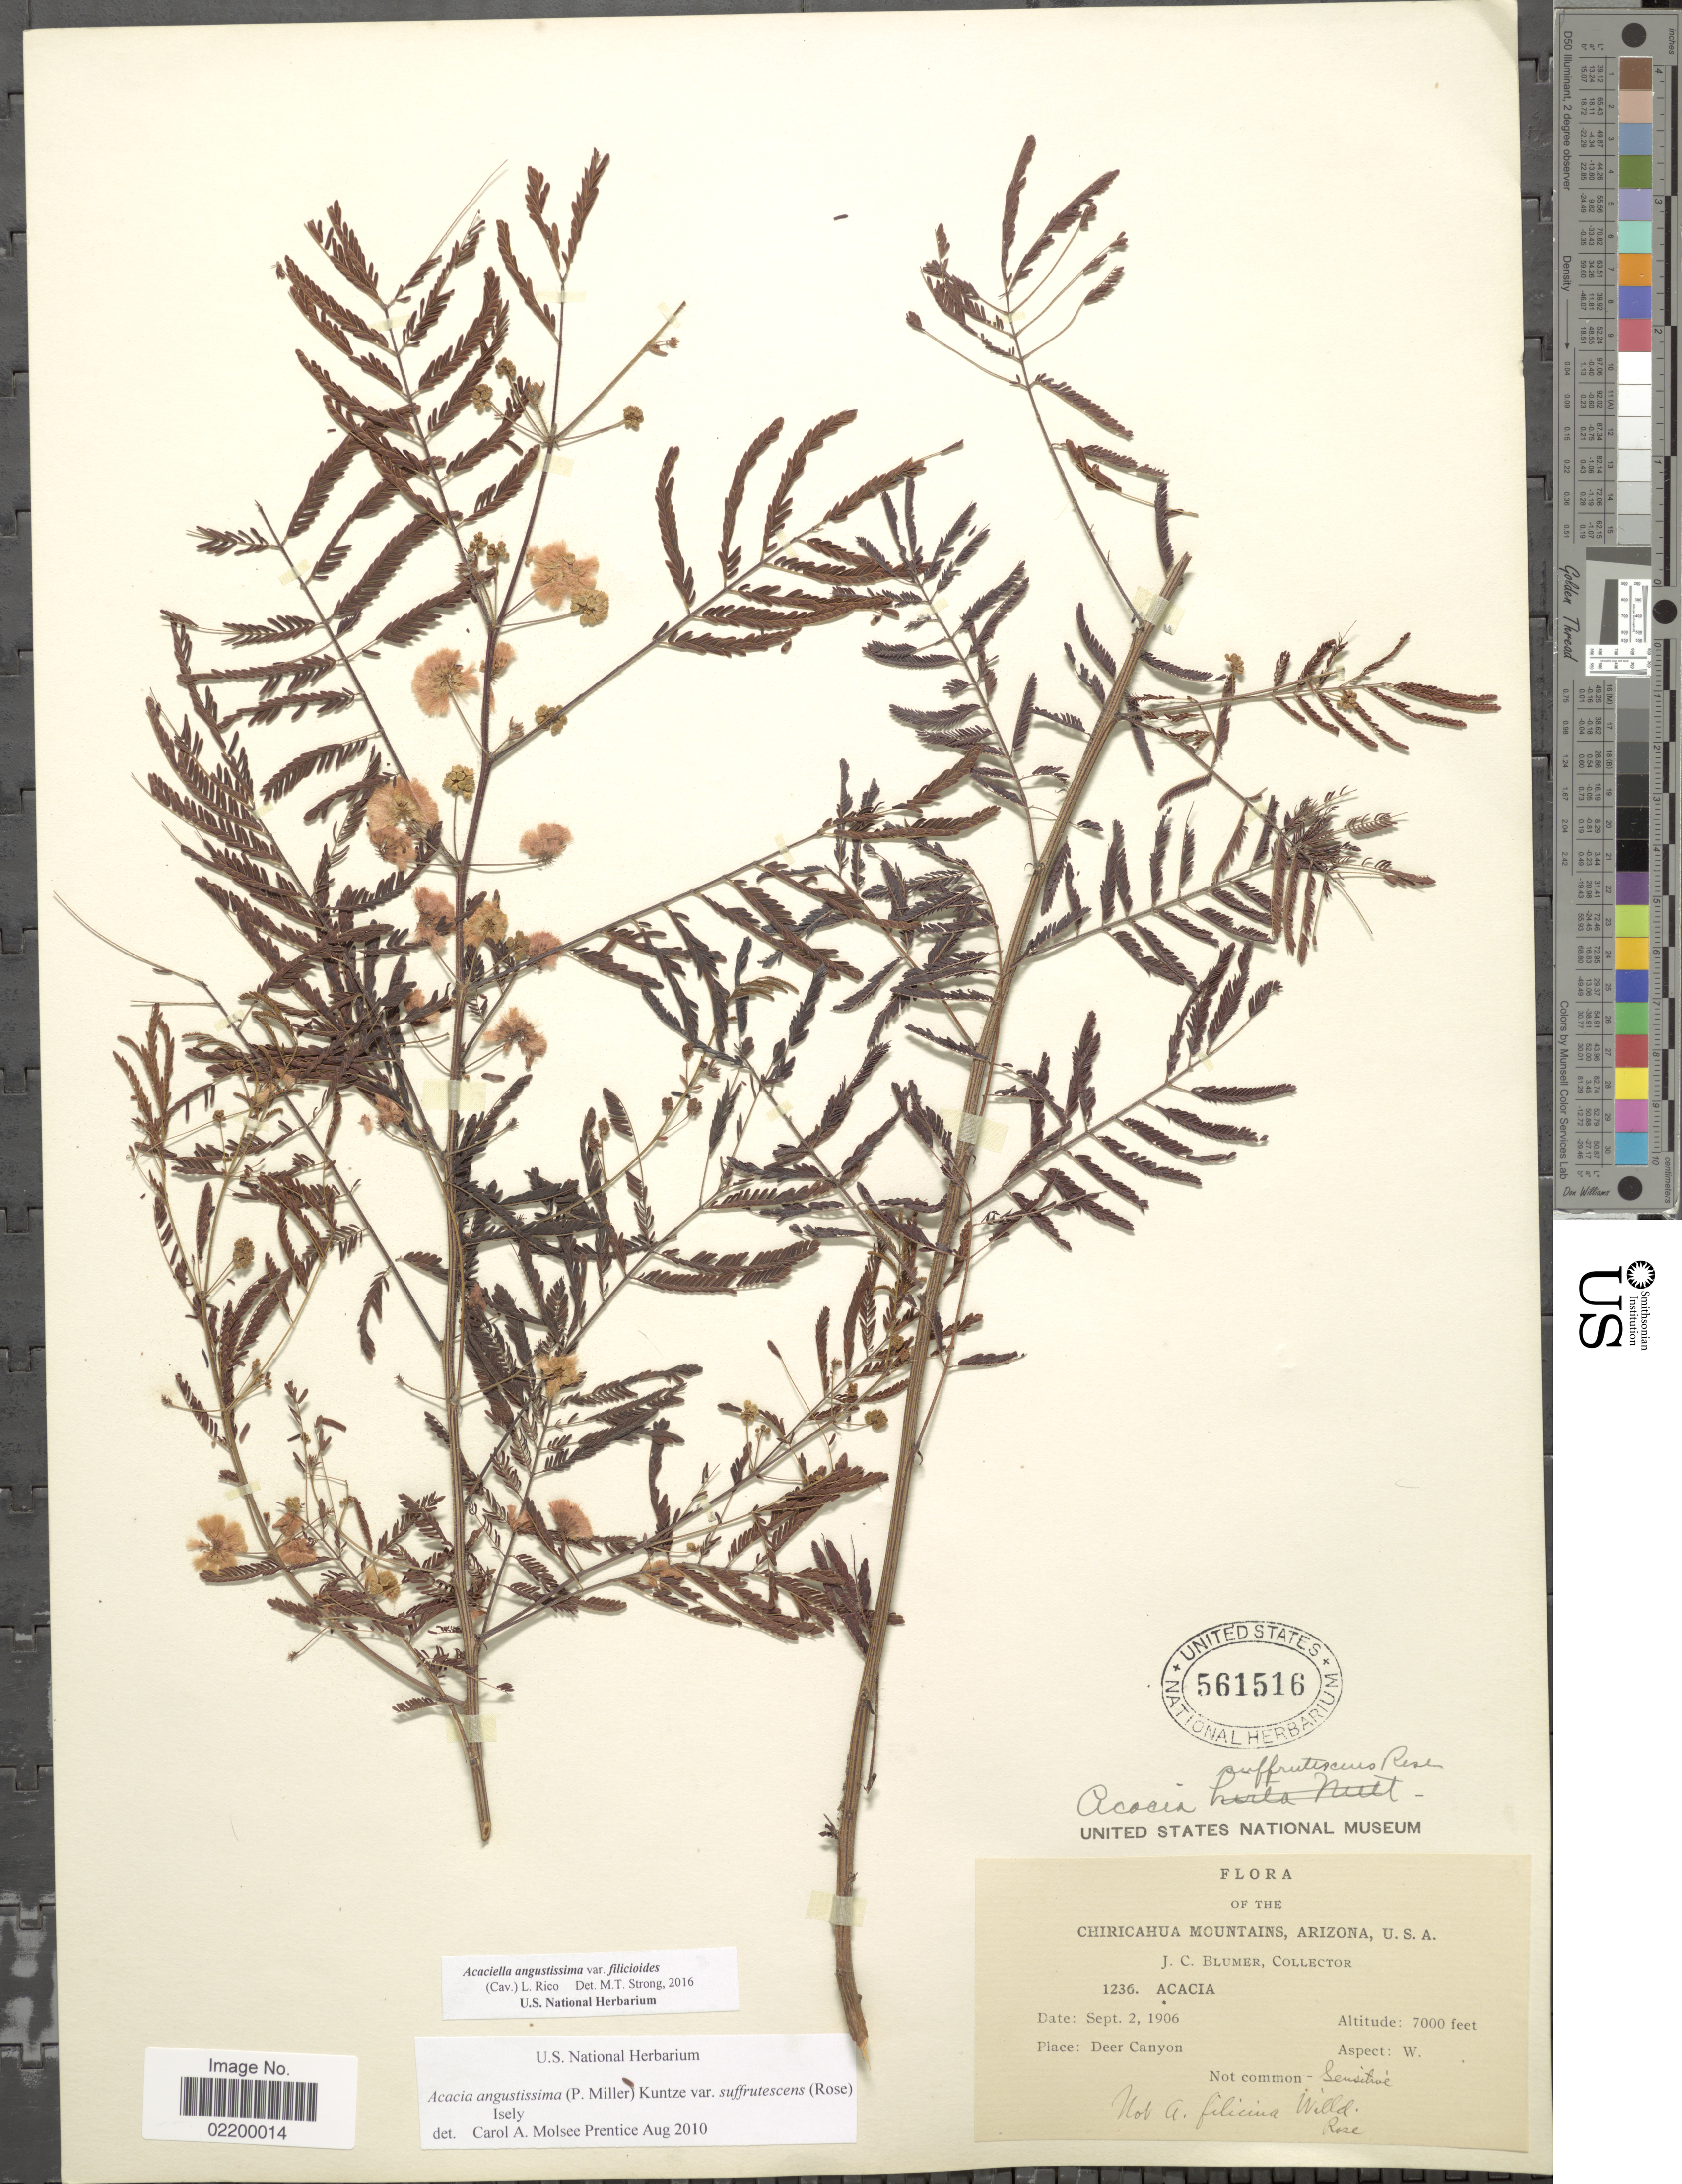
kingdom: Plantae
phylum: Tracheophyta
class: Magnoliopsida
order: Fabales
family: Fabaceae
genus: Acaciella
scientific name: Acaciella angustissima var. filicioides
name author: (Cav.) L. Rico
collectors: J. C. Blumer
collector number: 1236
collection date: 1906-09-02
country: United States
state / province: Arizona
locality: Chiricahua Mountains, Arizona, U.S.A. Deer canyon.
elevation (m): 2134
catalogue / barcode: US 561516